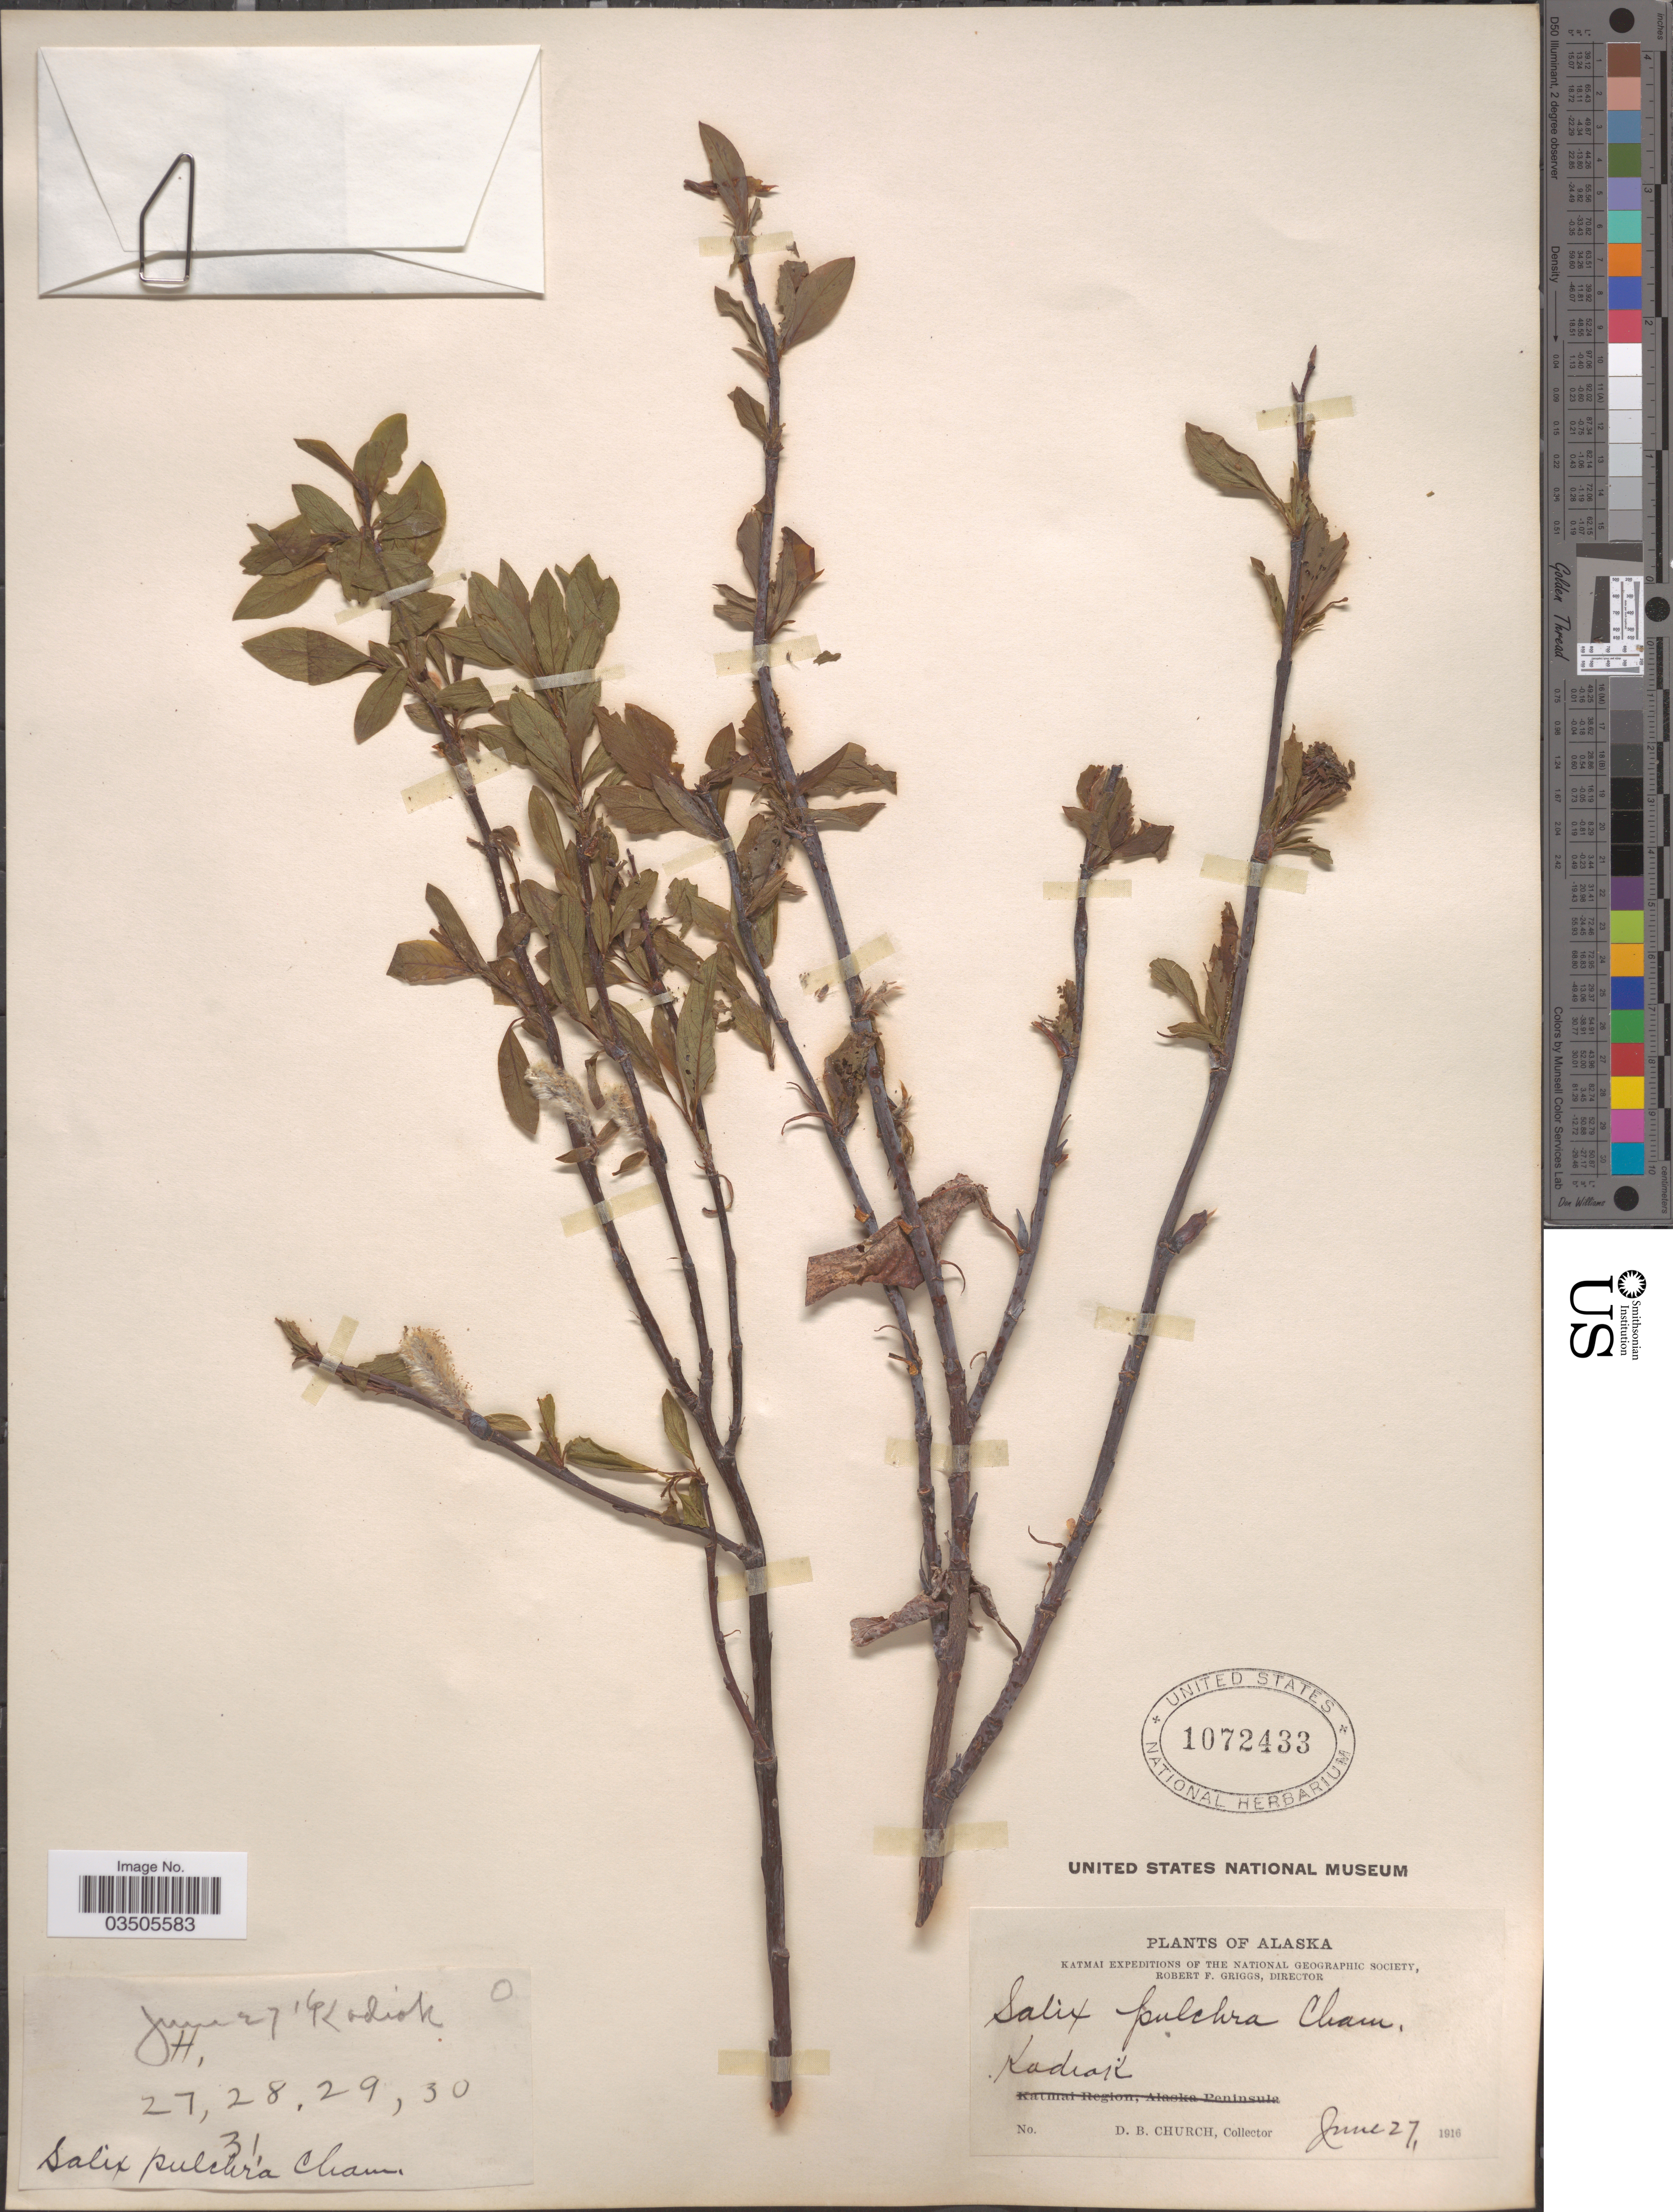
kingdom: Plantae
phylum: Tracheophyta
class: Magnoliopsida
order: Malpighiales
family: Salicaceae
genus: Salix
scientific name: Salix pulchra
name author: Cham.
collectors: D. Church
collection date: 1916-06-27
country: United States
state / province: Alaska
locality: Kodiak.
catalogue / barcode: US 1072433